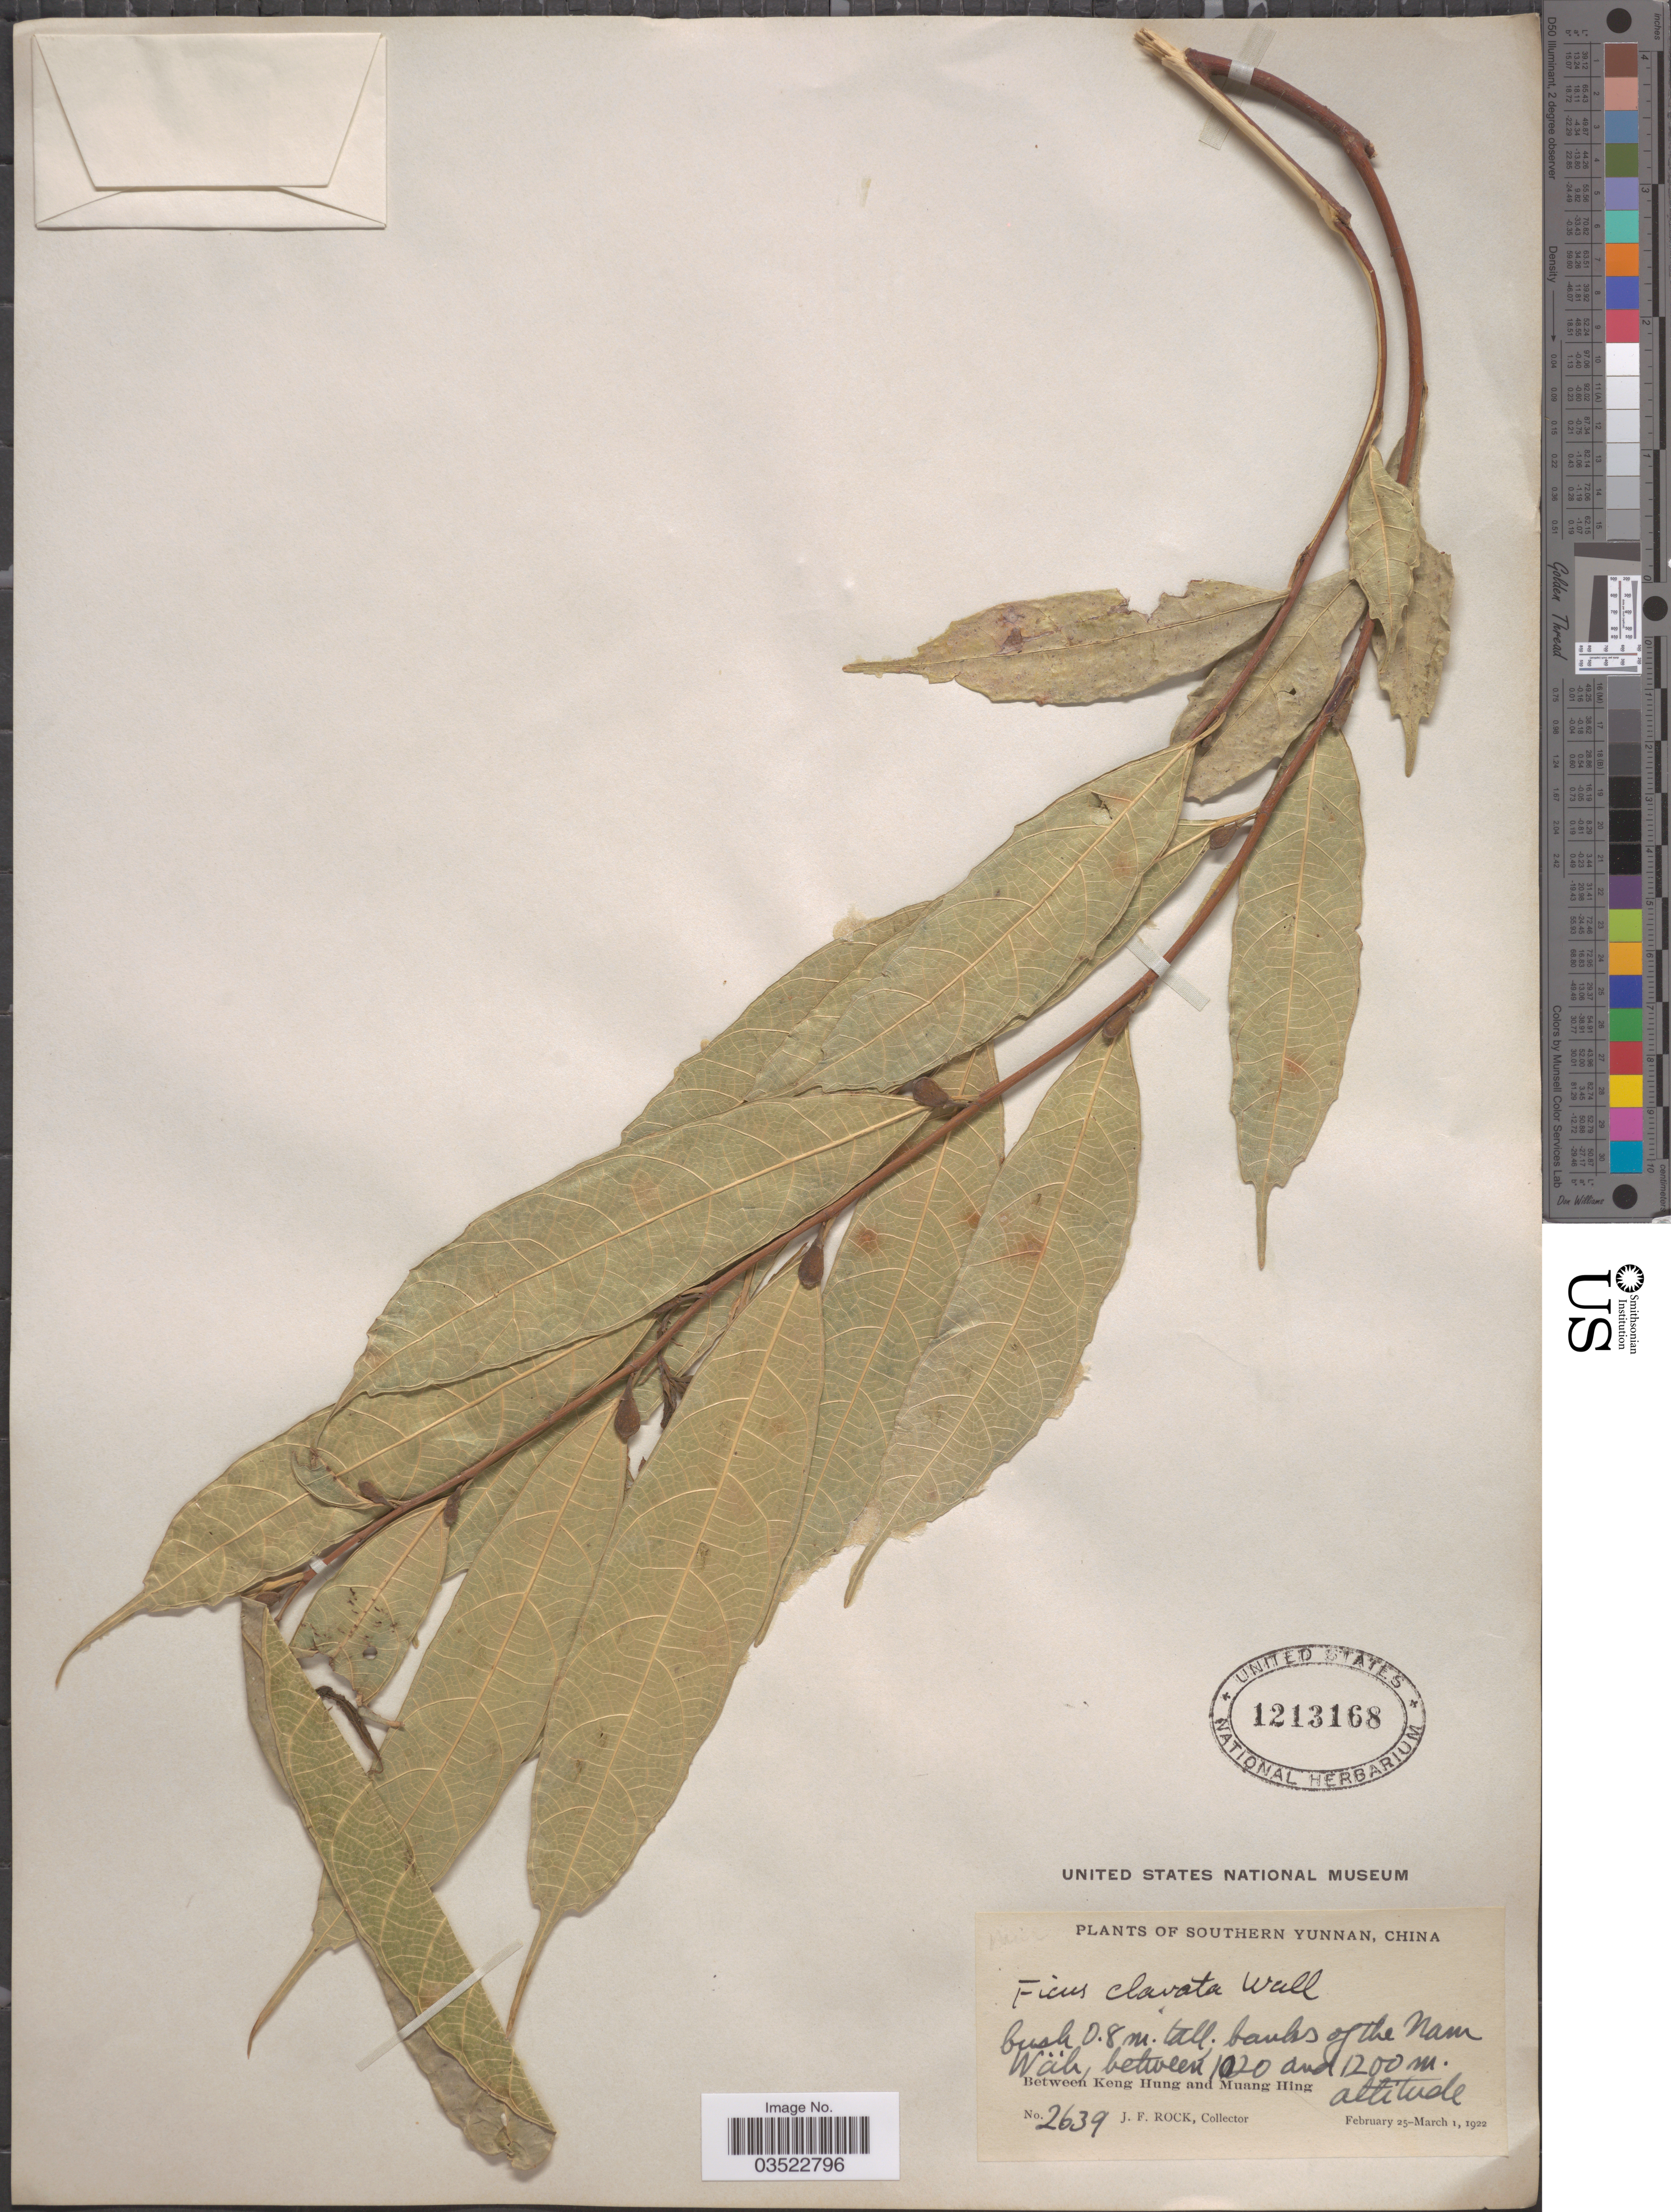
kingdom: Plantae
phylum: Tracheophyta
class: Magnoliopsida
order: Rosales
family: Moraceae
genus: Ficus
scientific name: Ficus subincisa var. subincisa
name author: Buch.-Ham. ex Sm.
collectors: J. Rock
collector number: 2639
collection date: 1922-02-25/1922-03-01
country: China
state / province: Yunnan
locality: Southern Yunnan. Banks of the Nam Wäh, between Keng Hung and Muang Hing.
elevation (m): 1020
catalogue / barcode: US 1213168